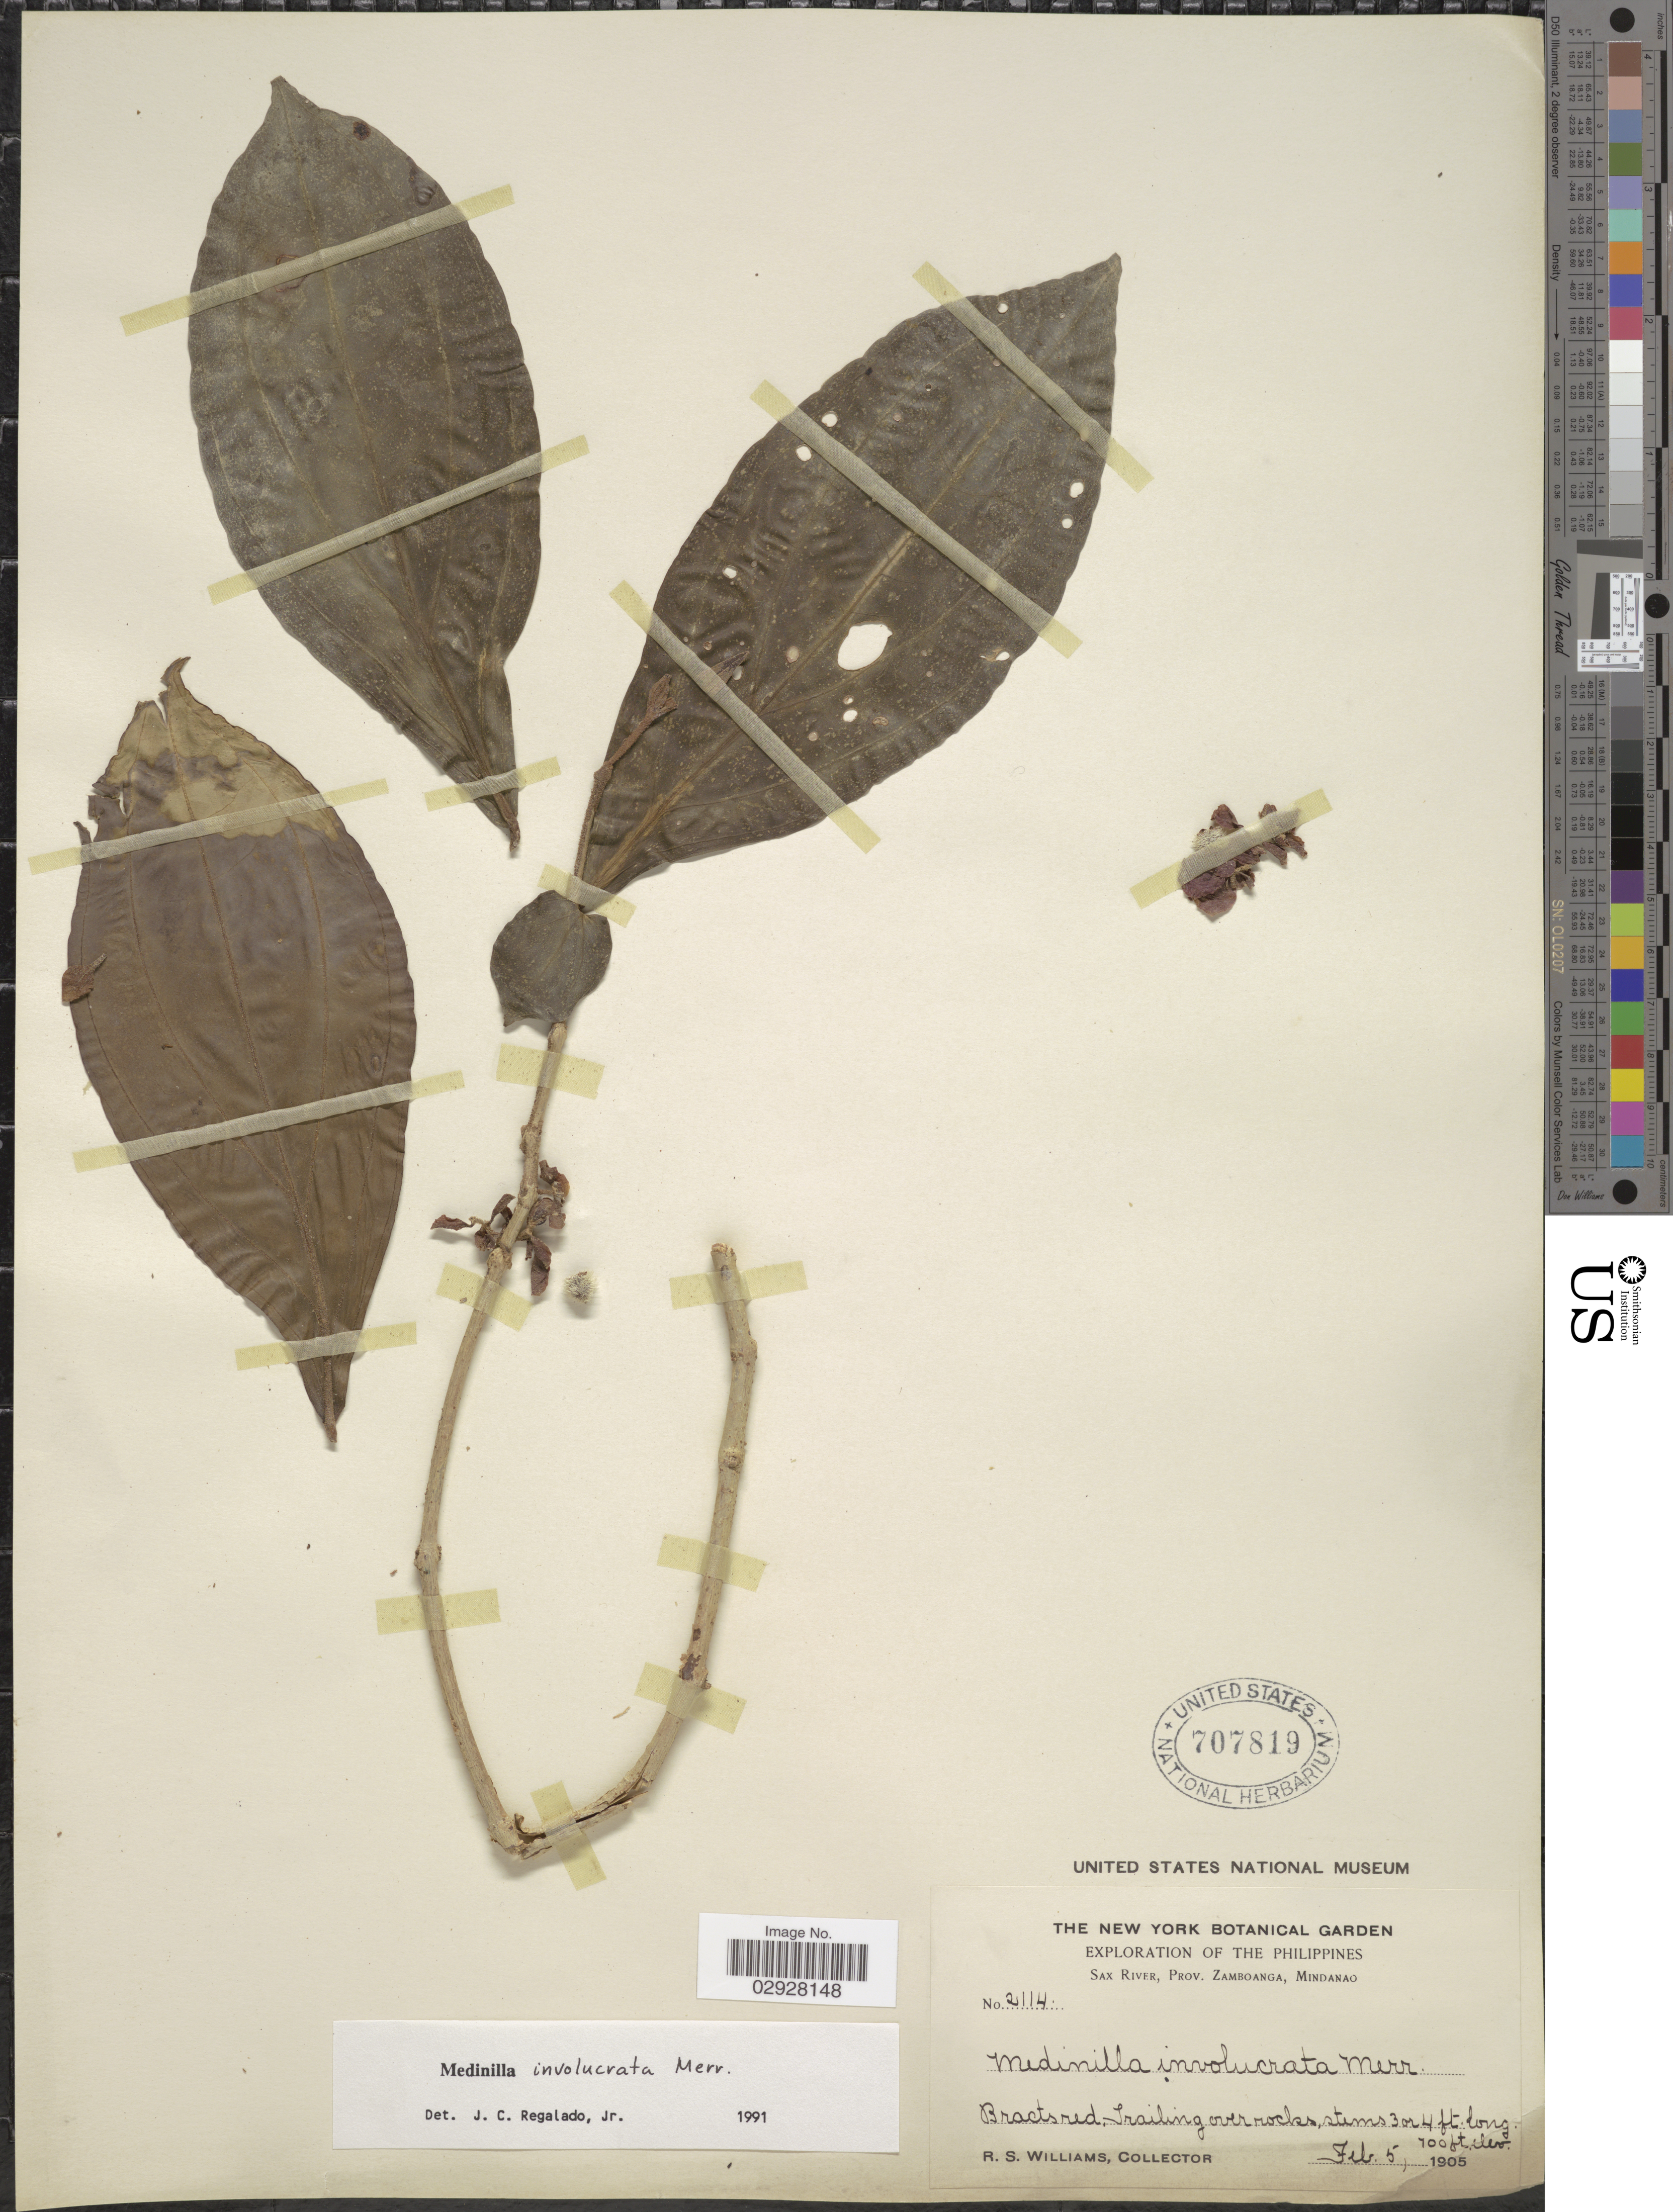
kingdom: Plantae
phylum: Tracheophyta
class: Magnoliopsida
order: Myrtales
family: Melastomataceae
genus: Medinilla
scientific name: Medinilla involucrata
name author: Merr.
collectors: R. S. Williams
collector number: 2114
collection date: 1905-02-05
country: Philippines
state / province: Zamboanga Peninsula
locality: Sax River, Prov. Zamboanga, Mindanao.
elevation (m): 213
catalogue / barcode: US 707819